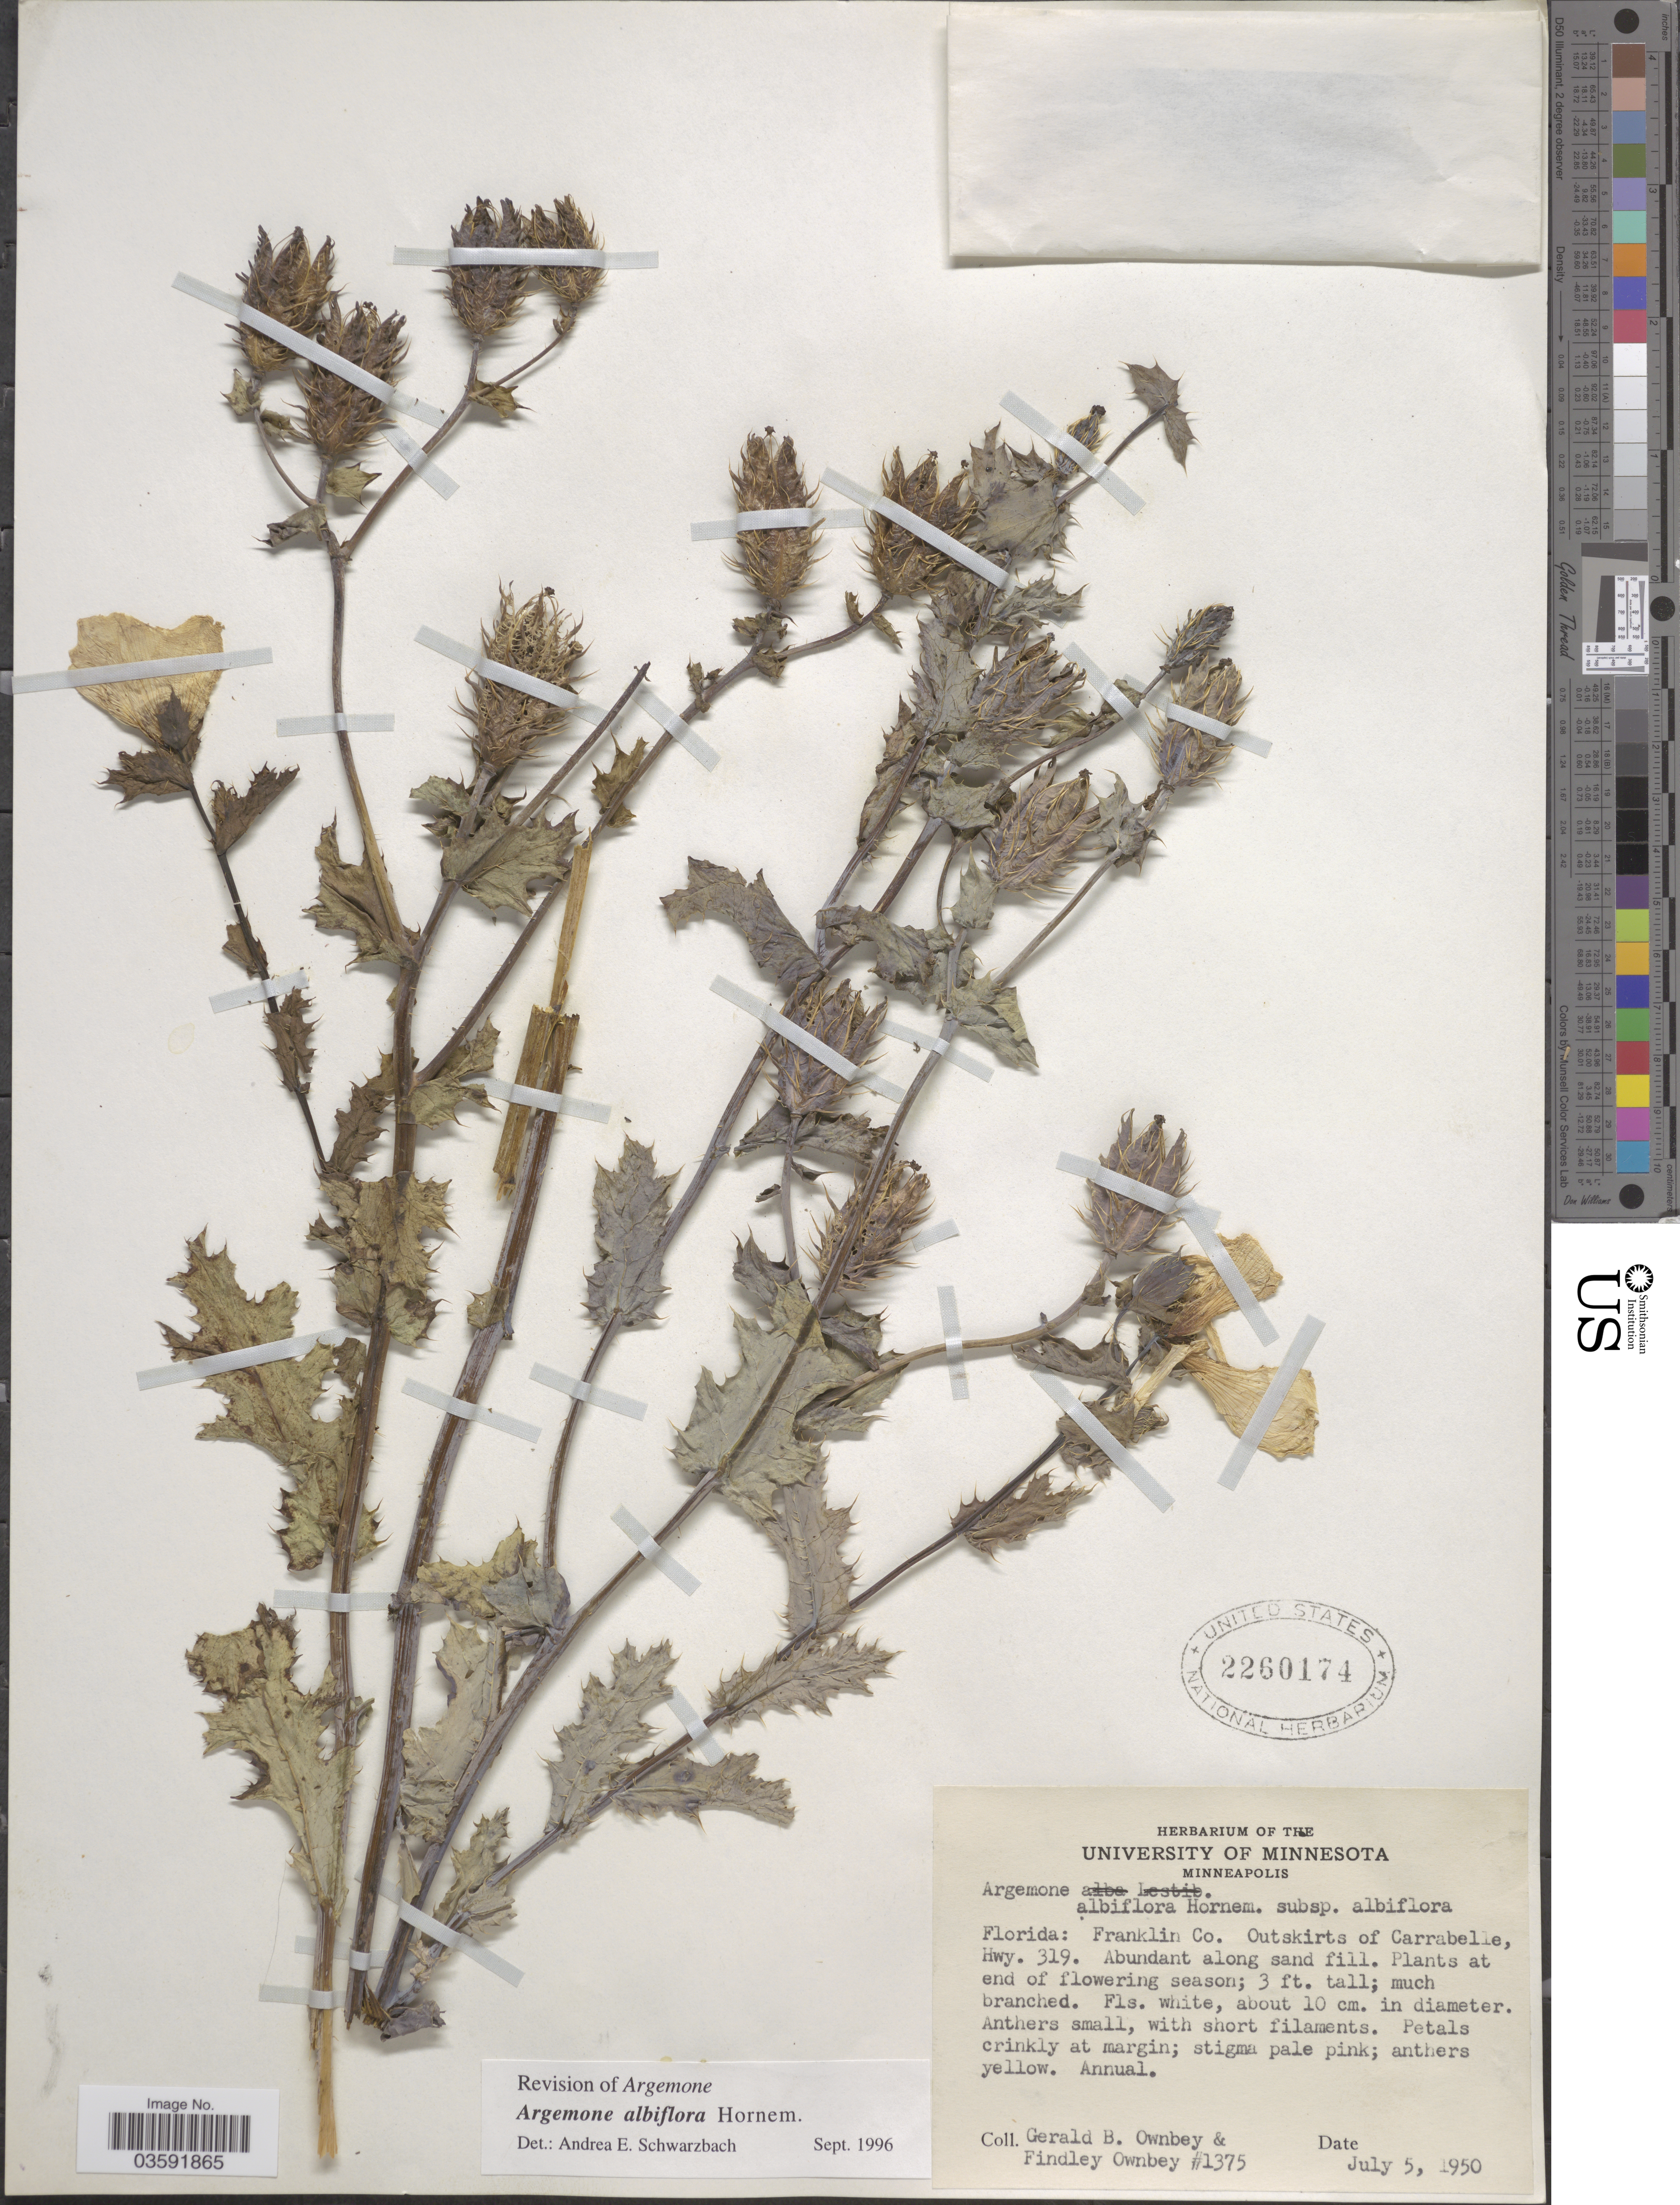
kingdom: Plantae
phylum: Tracheophyta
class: Magnoliopsida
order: Ranunculales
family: Papaveraceae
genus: Argemone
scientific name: Argemone albiflora subsp. albiflora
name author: Hornem.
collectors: G. B. Ownbey & F. Ownbey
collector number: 1375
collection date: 1950-07-05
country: United States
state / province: Florida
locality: Franklin Co. Outskirts of Carrabelle, Hwy. 319.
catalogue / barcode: US 2260174